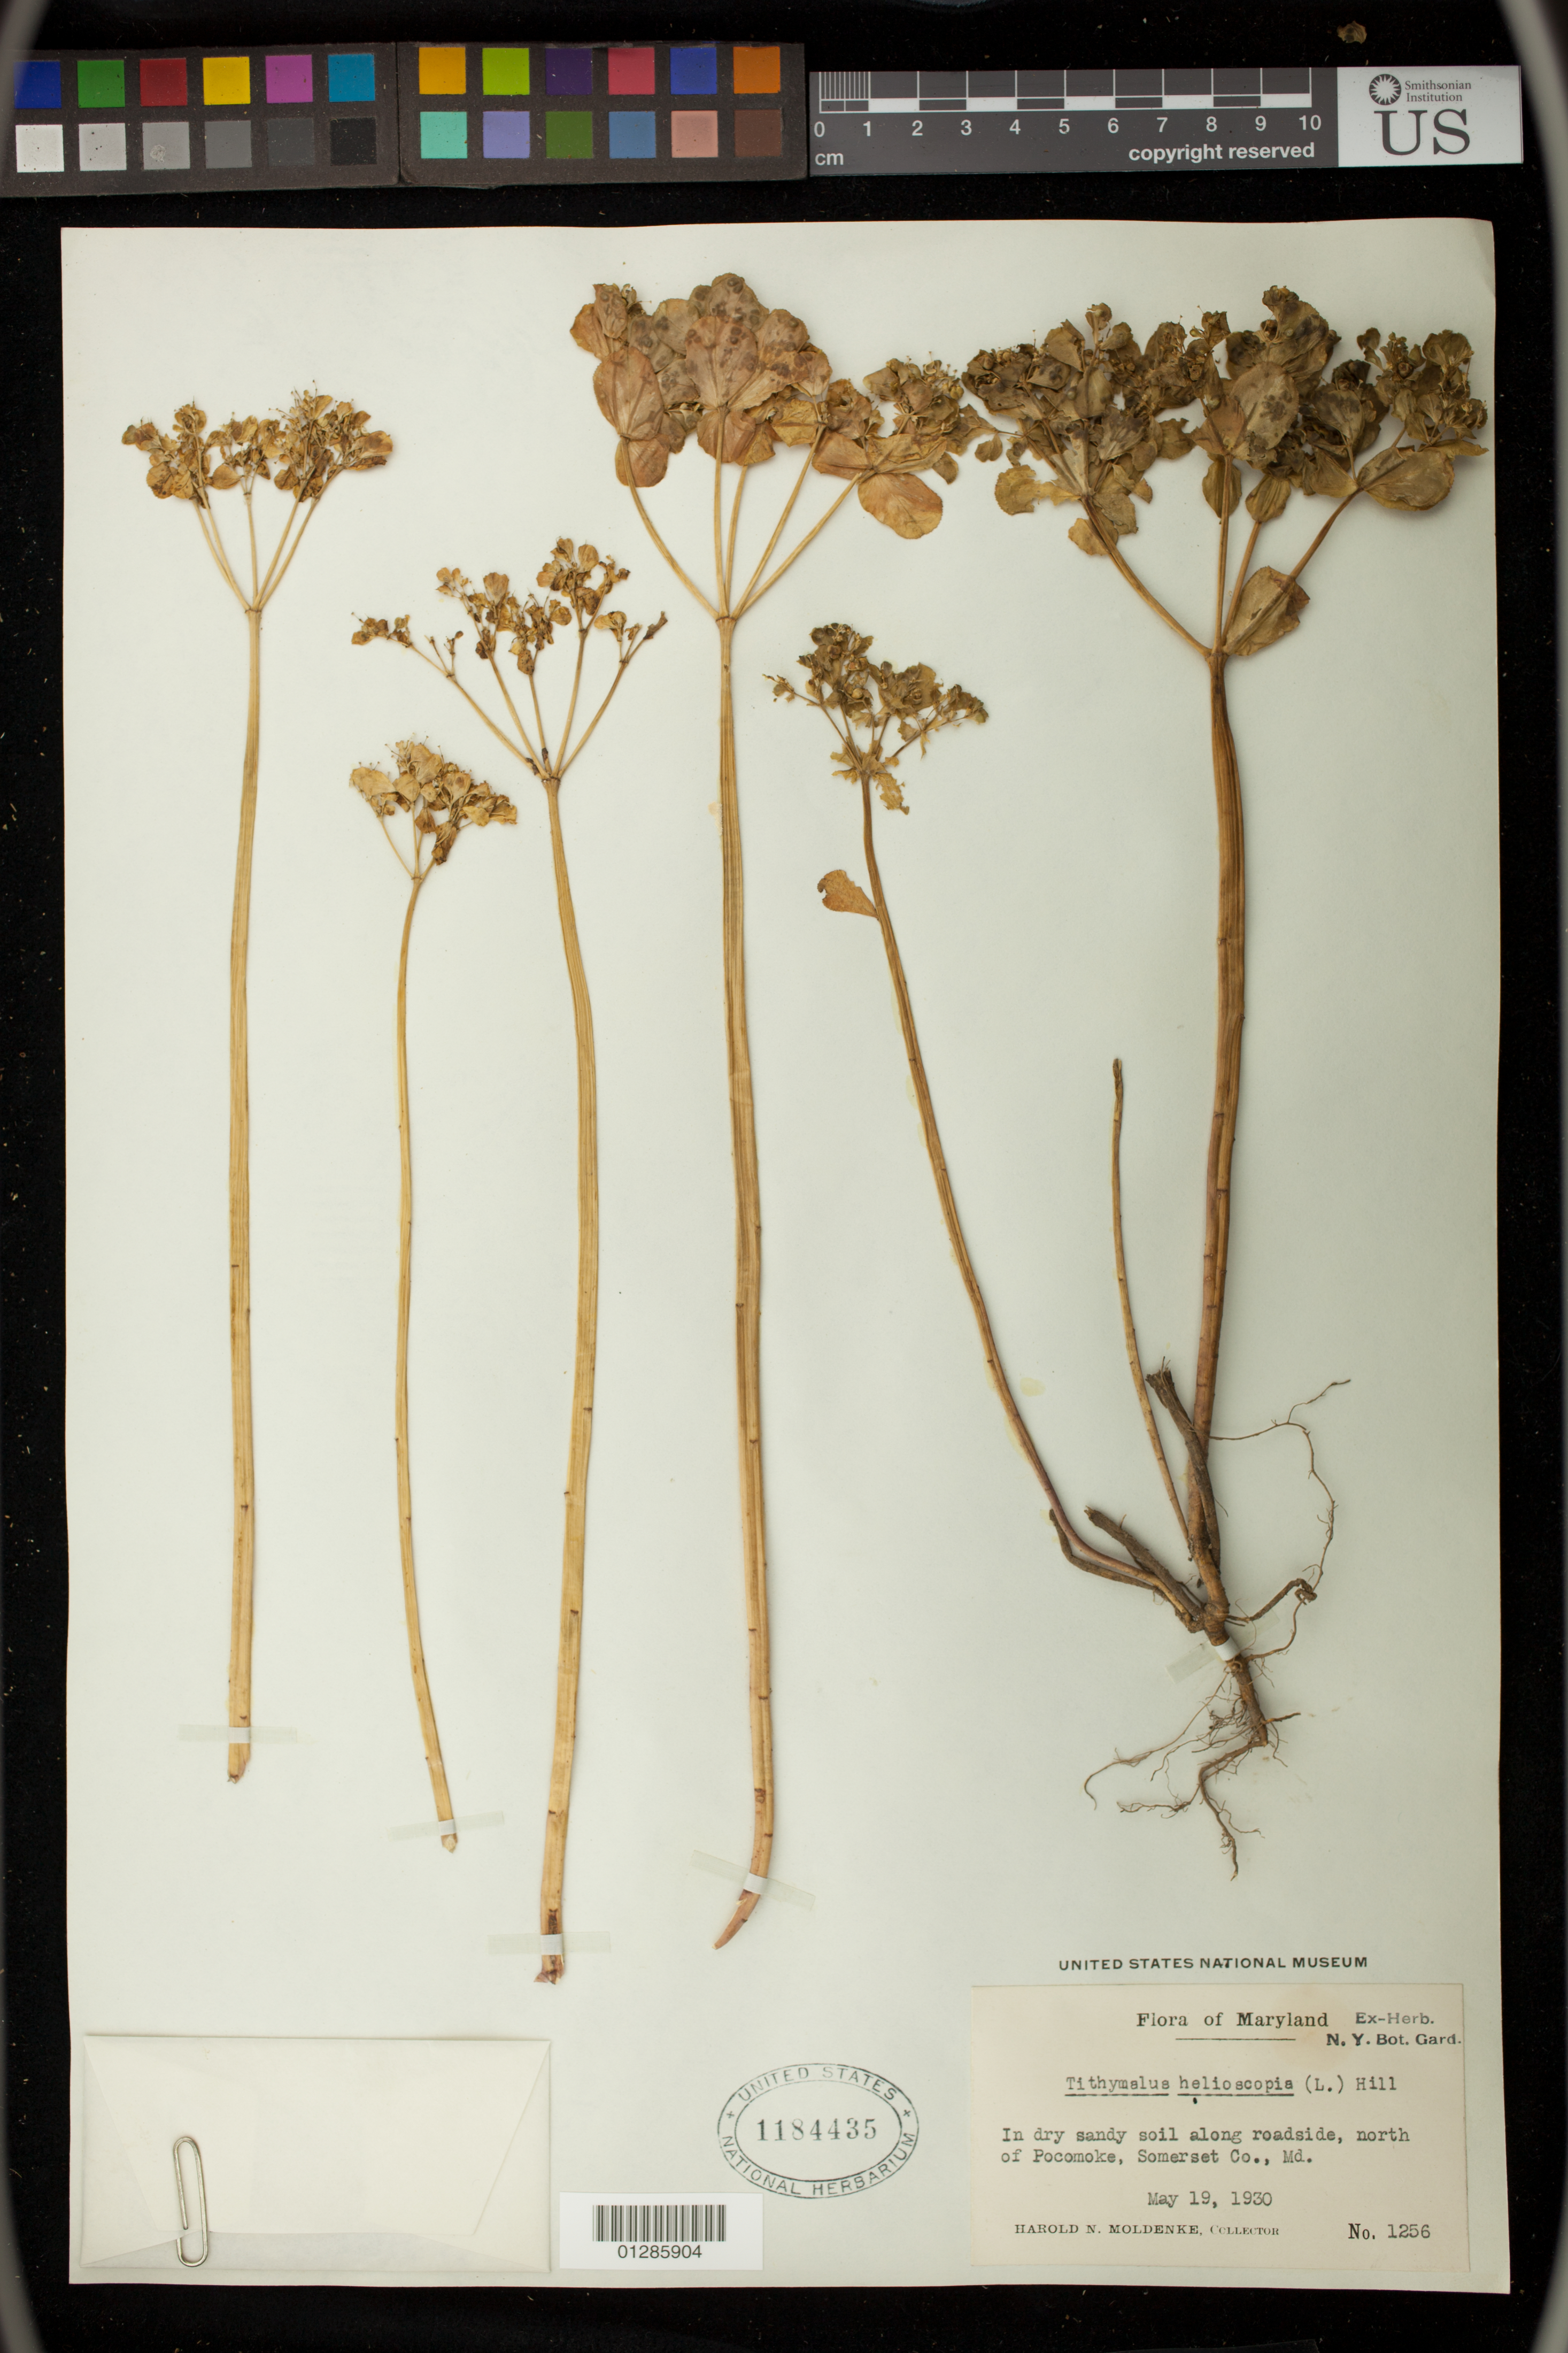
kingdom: Plantae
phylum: Tracheophyta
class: Magnoliopsida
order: Malpighiales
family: Euphorbiaceae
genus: Euphorbia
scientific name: Euphorbia helioscopia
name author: L.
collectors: H. N. Moldenke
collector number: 1256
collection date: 1930-05-19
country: United States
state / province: Maryland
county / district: Somerset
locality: Roadside north of Pocomoke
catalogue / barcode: US 1184435